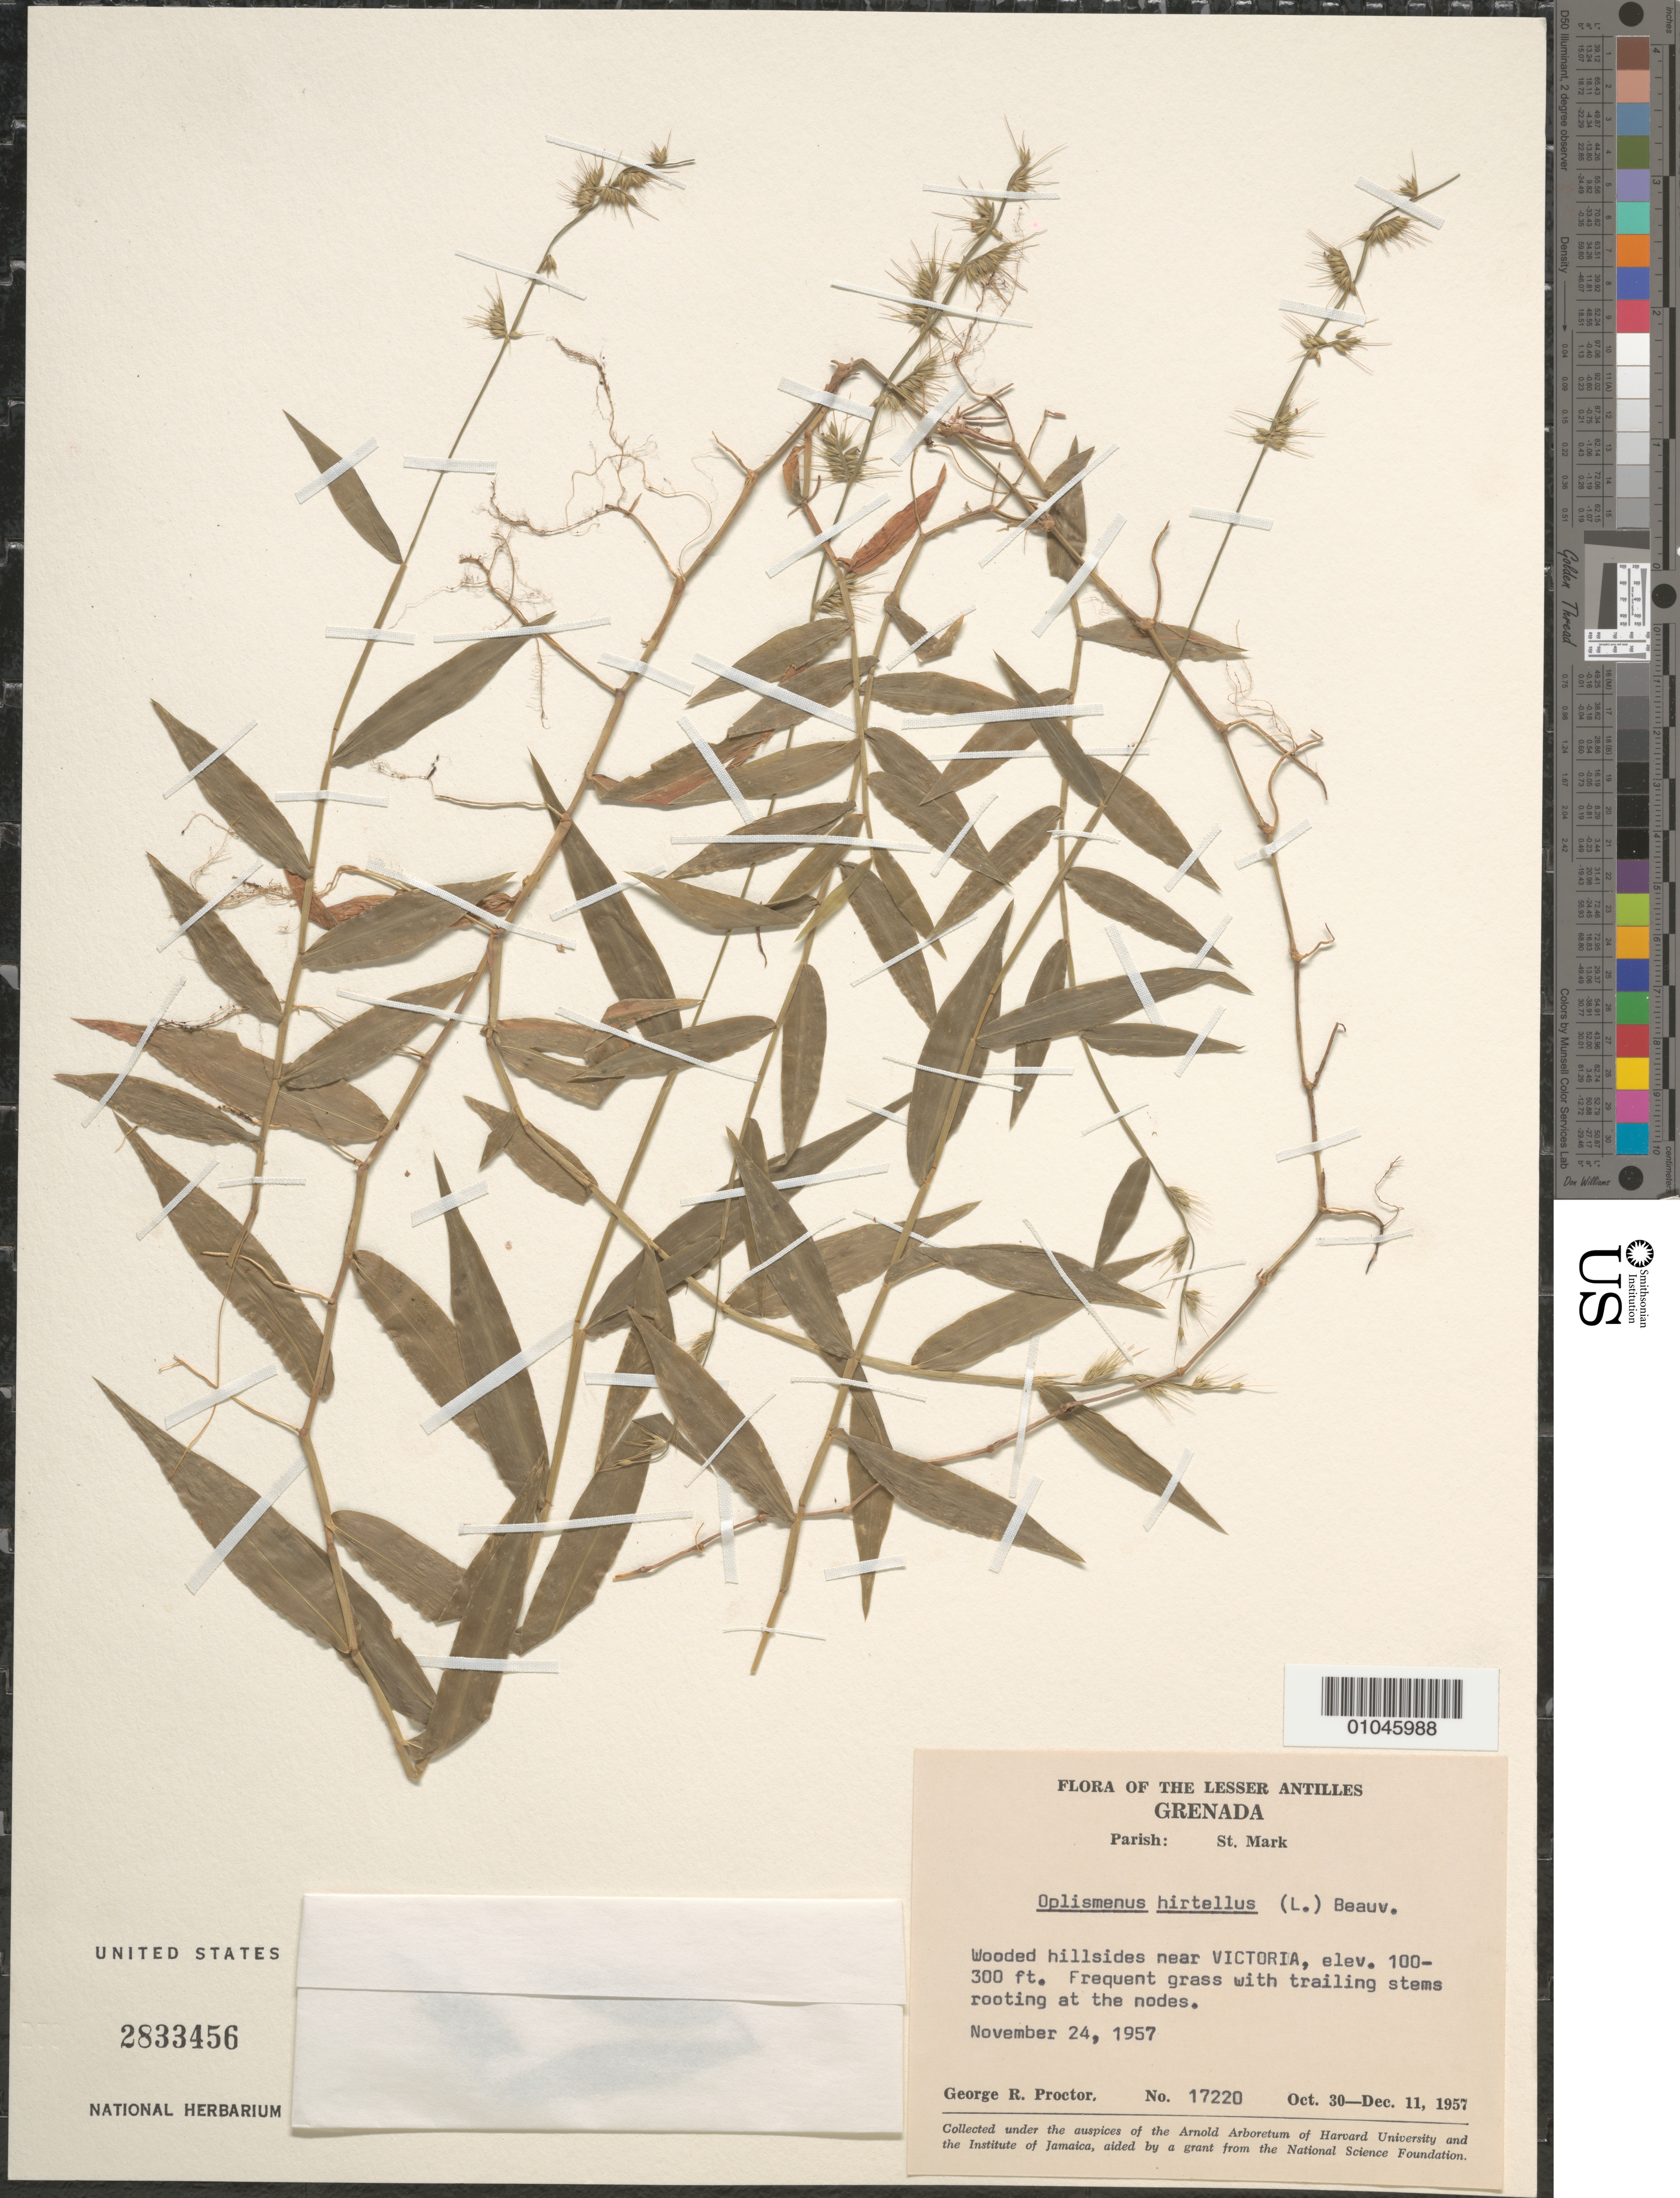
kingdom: Plantae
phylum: Tracheophyta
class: Liliopsida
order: Poales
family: Poaceae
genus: Panicum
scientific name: Panicum pilosum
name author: Sw.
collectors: G. R. Proctor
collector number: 17220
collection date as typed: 24 Nov 1957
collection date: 1957-11-24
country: Grenada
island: Grenada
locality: Wooded hillsides near Victoria. Frequent grass with trailing stems rooting at nodes.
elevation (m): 30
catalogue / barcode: US 2833456